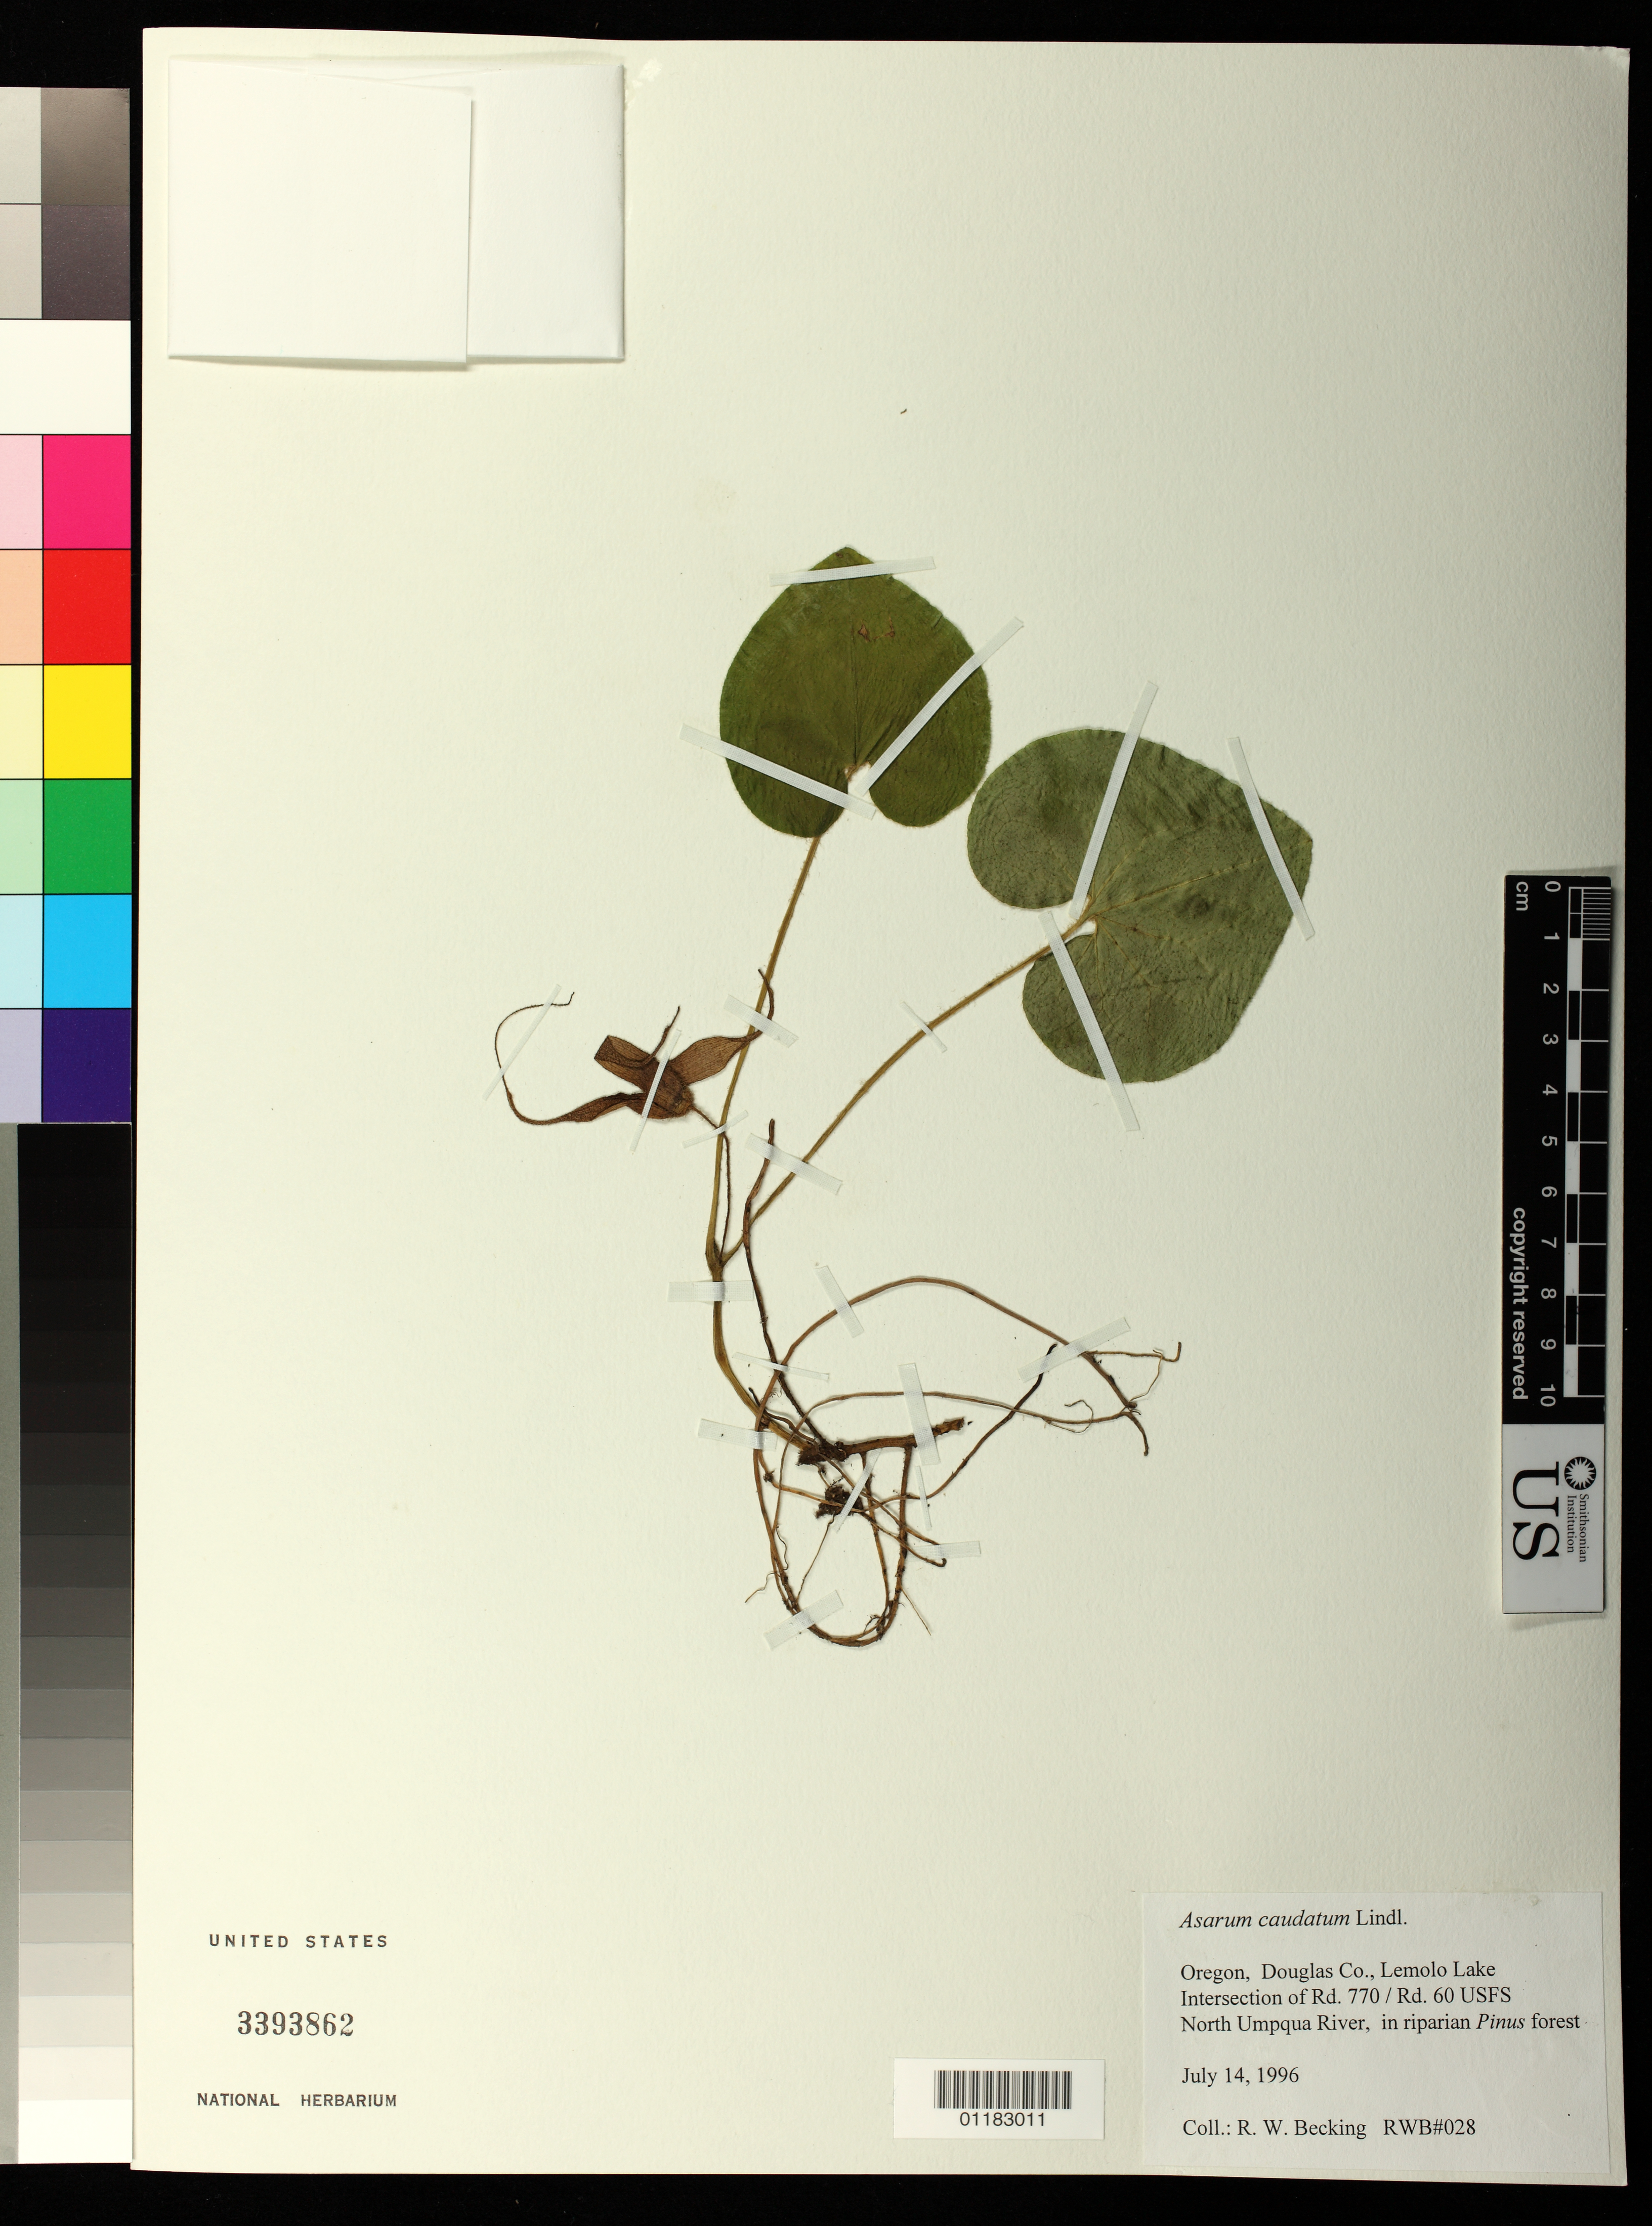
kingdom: Plantae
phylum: Tracheophyta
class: Magnoliopsida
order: Piperales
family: Aristolochiaceae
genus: Asarum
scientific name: Asarum caudatum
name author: Lindl.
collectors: R. Becking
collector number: RWB028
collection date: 1996-07-14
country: United States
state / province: Oregon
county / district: Douglas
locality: Douglas County, Lemolo Lake Intersection of Rd. 770/ Rd. 60 USFS North Umpqua River.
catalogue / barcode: US 3393862